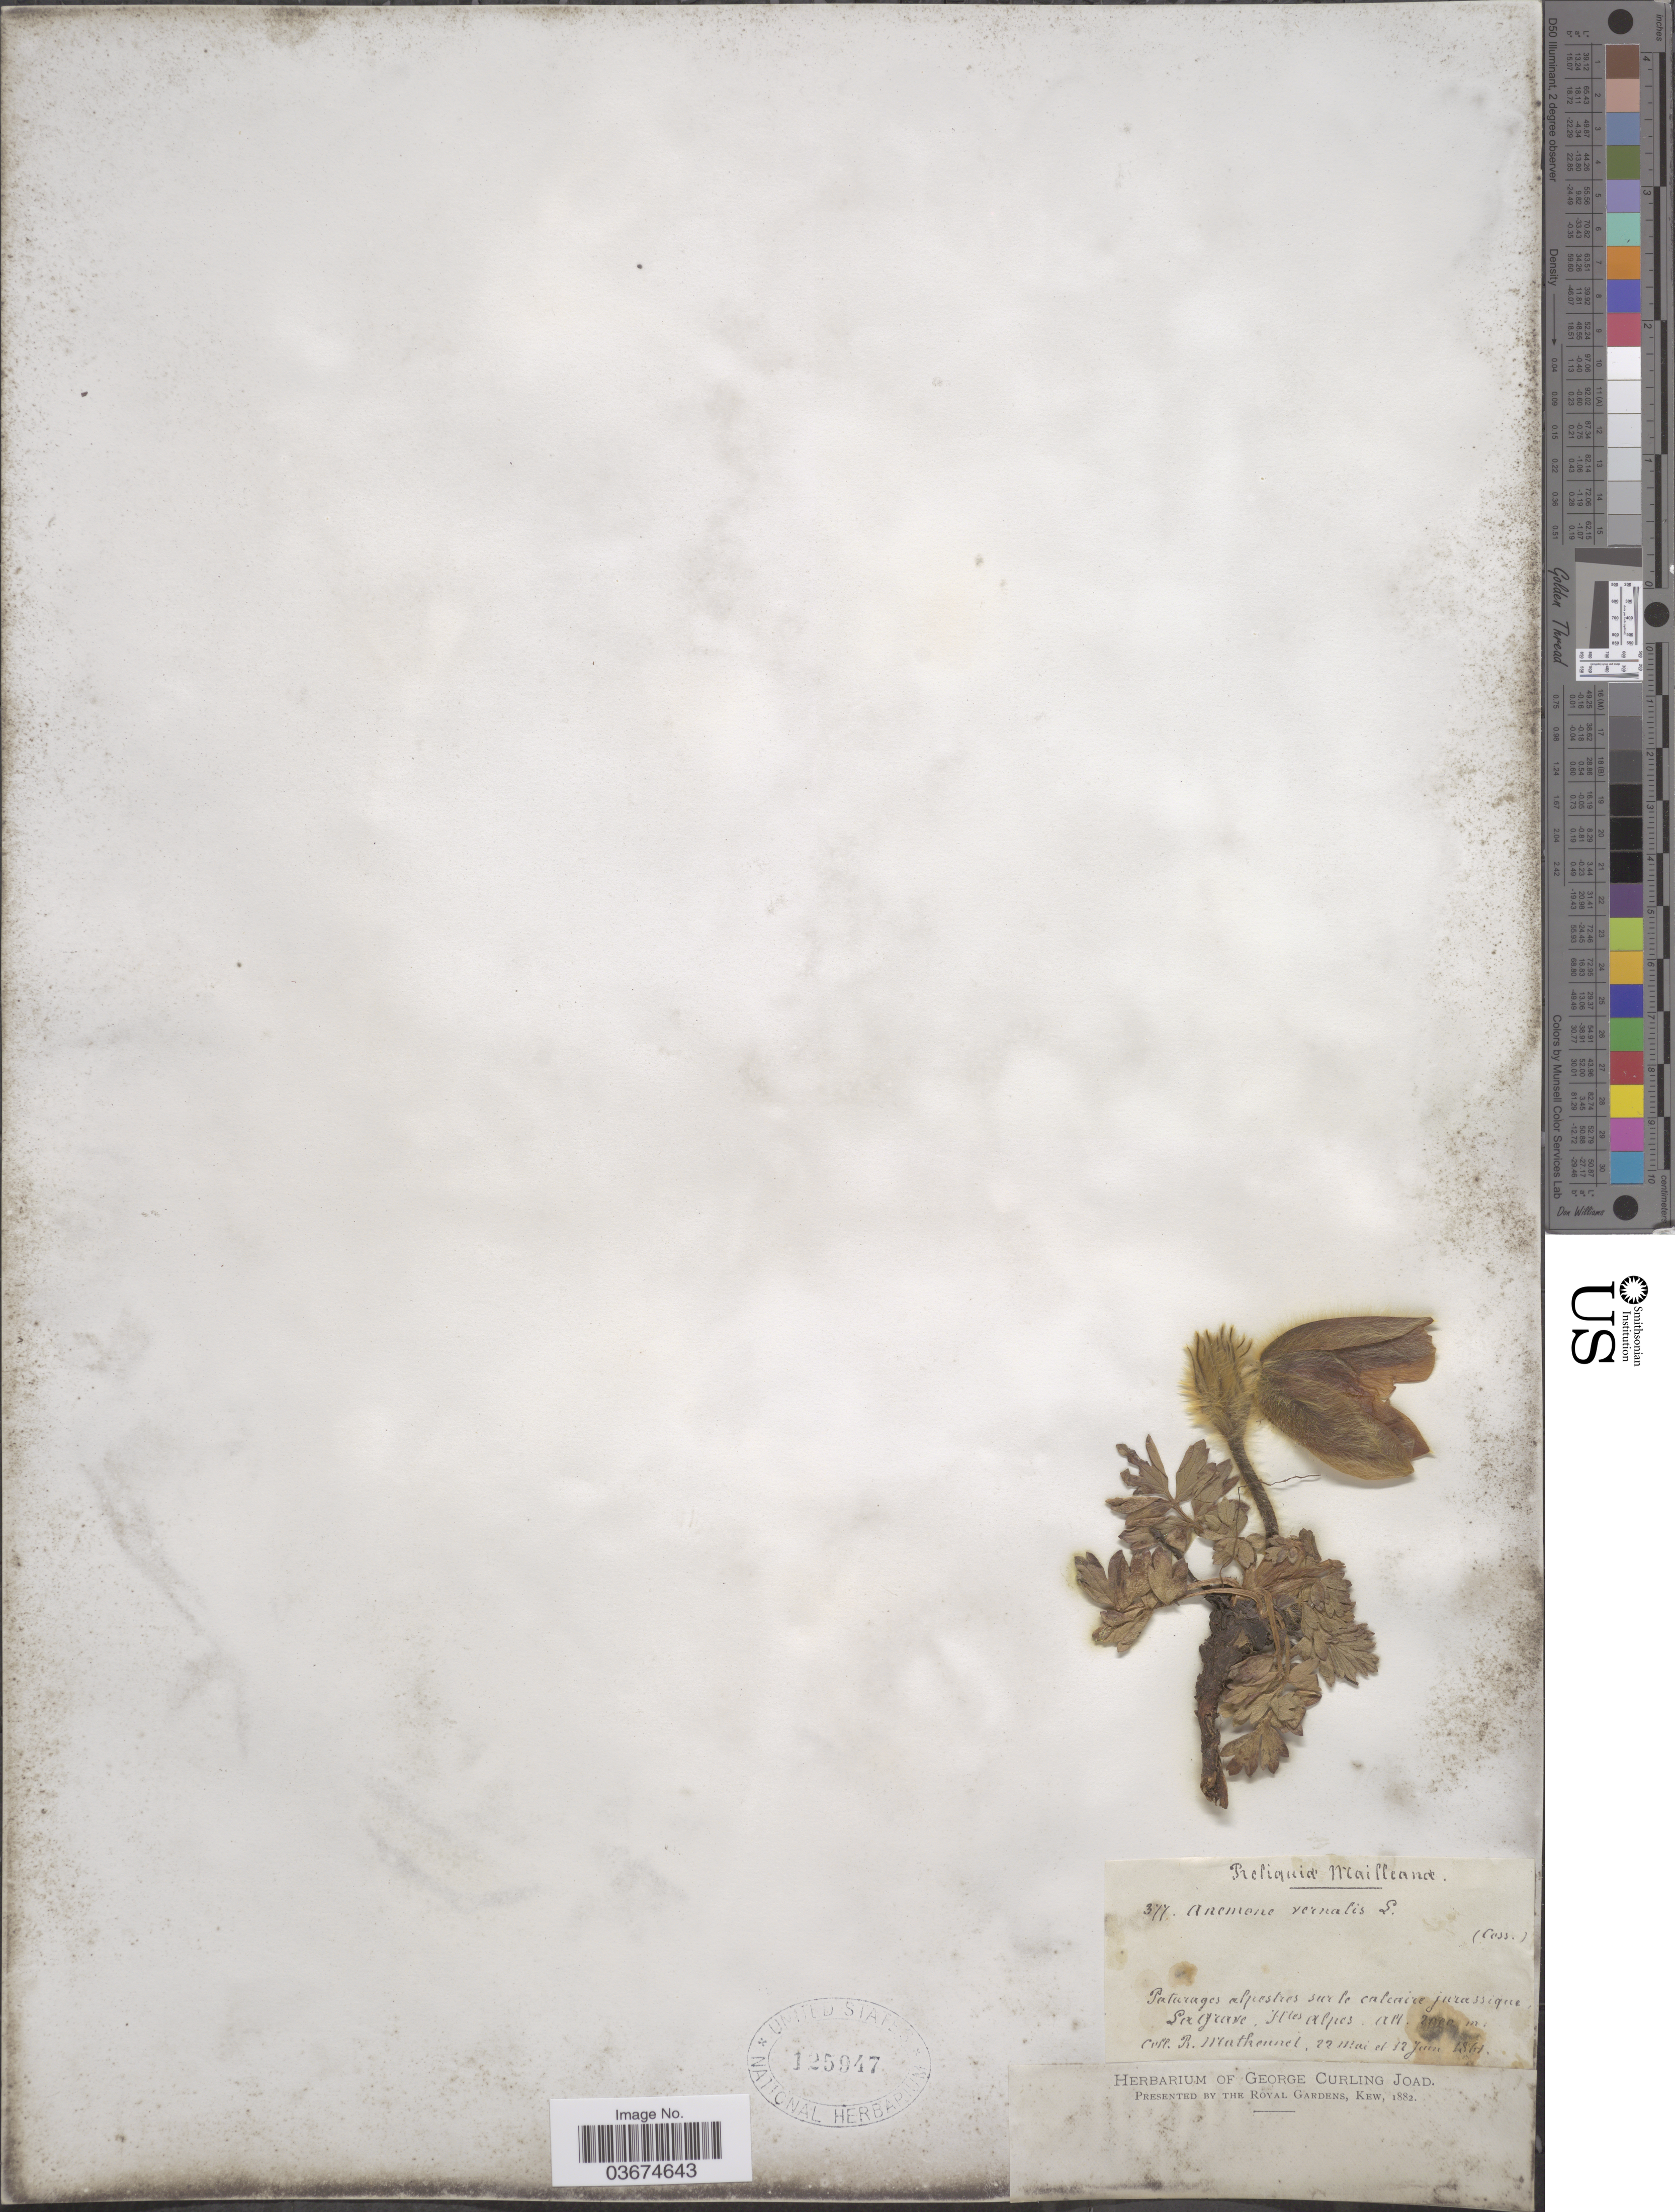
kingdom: Plantae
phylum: Tracheophyta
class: Magnoliopsida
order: Ranunculales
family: Ranunculaceae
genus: Pulsatilla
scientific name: Pulsatilla vernalis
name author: (L.) Mill.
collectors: R. Matheunel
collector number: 377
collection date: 1861-05-22/1861-06-12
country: France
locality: Paturages alpestres sur le calcaire jurassique, La Grave Htes Alpes.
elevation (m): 2000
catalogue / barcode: US 125947